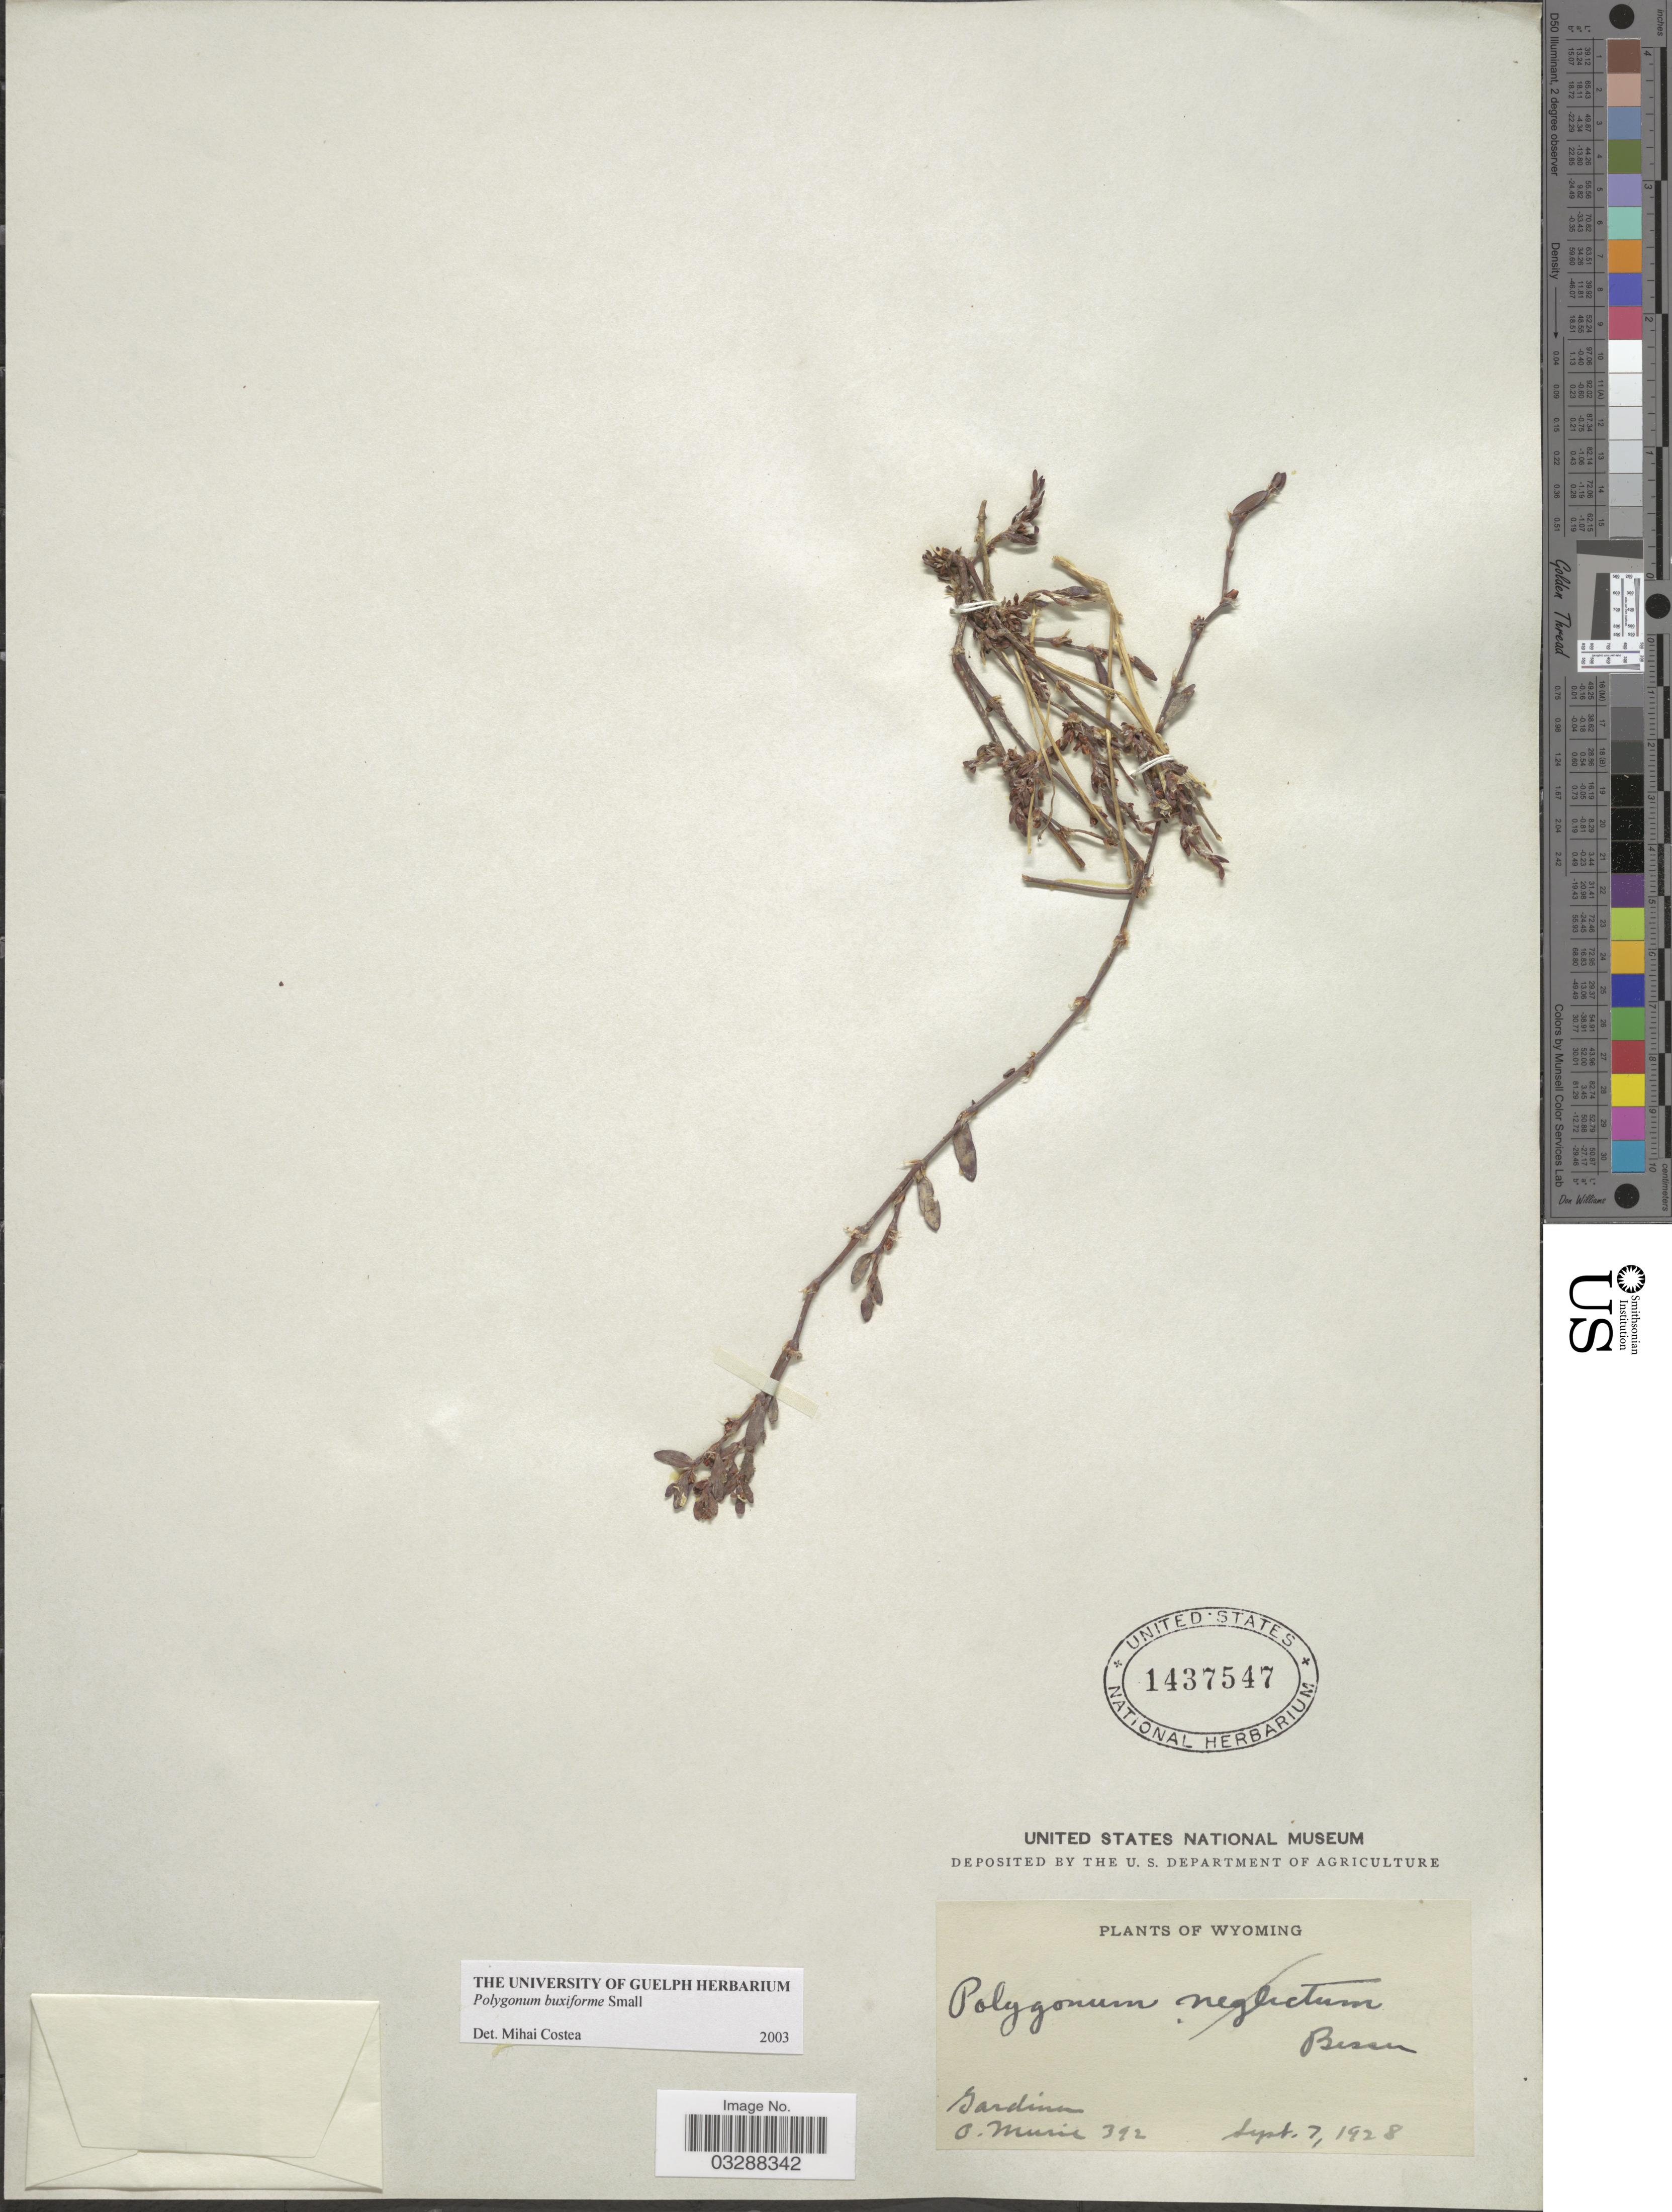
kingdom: Plantae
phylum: Tracheophyta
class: Magnoliopsida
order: Caryophyllales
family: Polygonaceae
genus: Polygonum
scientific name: Polygonum buxiforme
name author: Small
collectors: O. Murie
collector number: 392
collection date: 1928-09-07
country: United States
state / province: Wyoming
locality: Gardiner.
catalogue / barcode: US 1437547